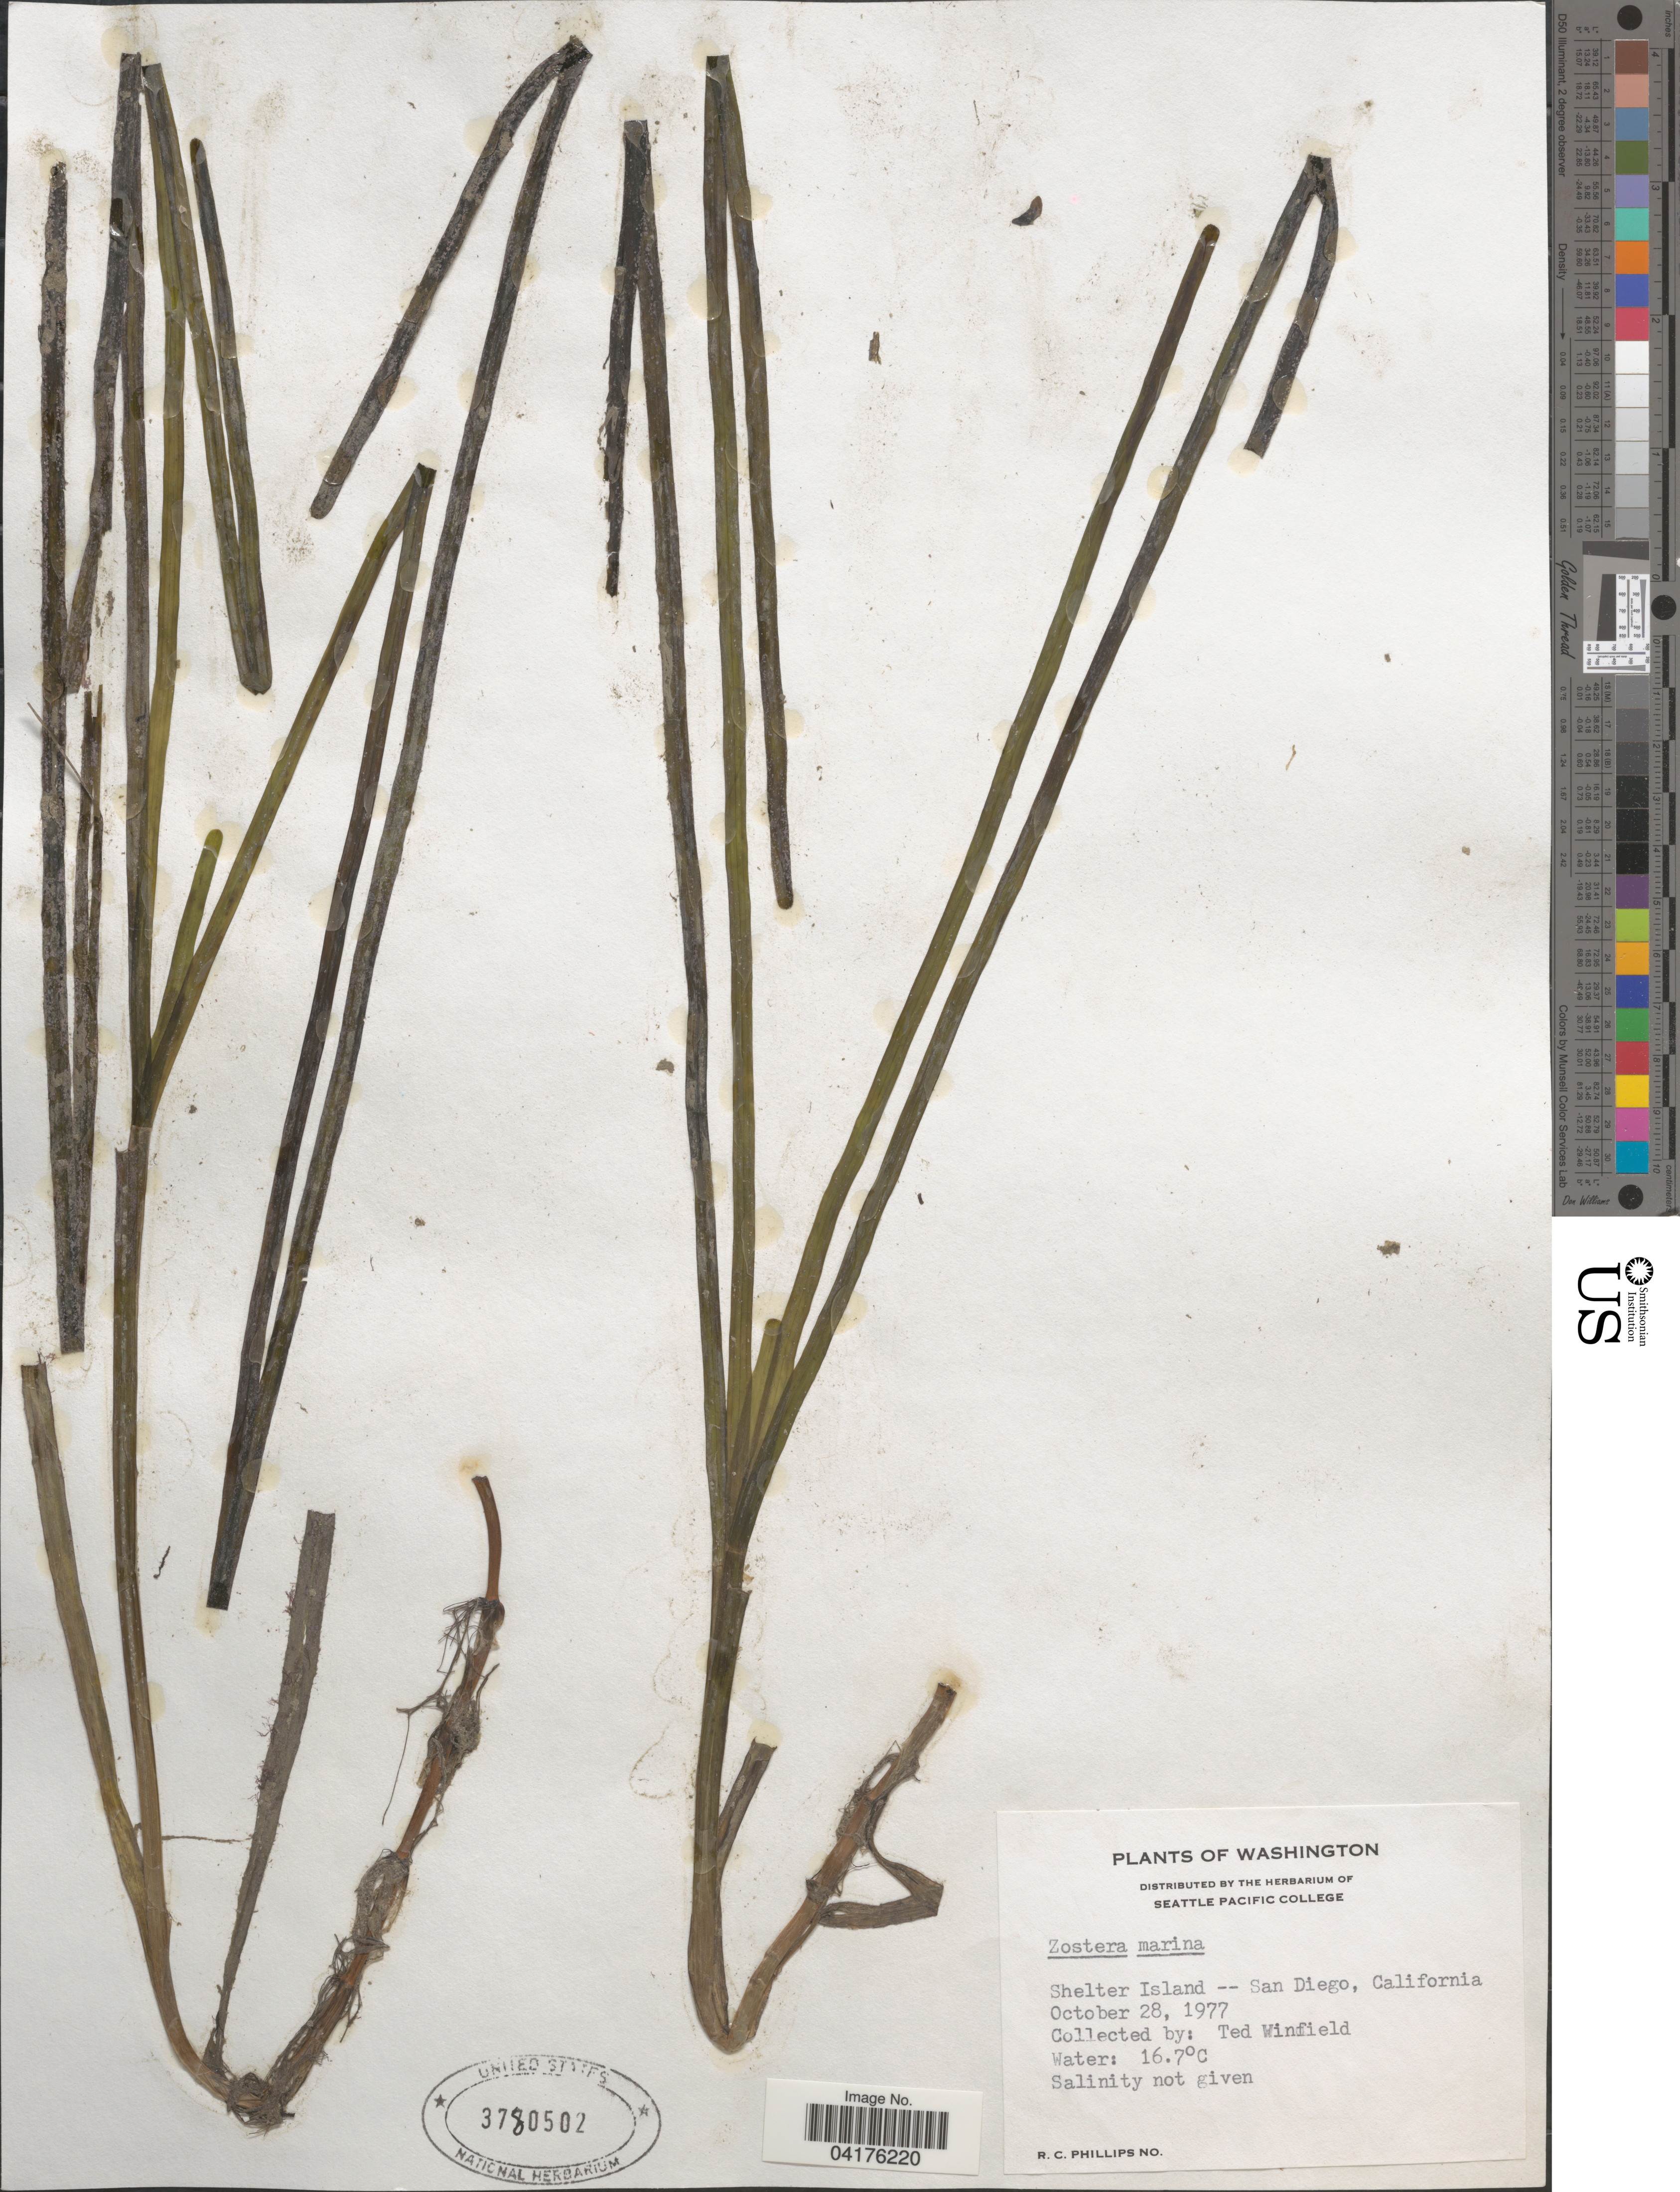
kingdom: Plantae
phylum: Tracheophyta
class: Liliopsida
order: Alismatales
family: Zosteraceae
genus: Zostera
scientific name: Zostera marina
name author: L.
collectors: T. Winfield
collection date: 1977-10-28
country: United States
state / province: California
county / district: San Diego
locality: Shelter Island -- San Diego.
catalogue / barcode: US 3780502